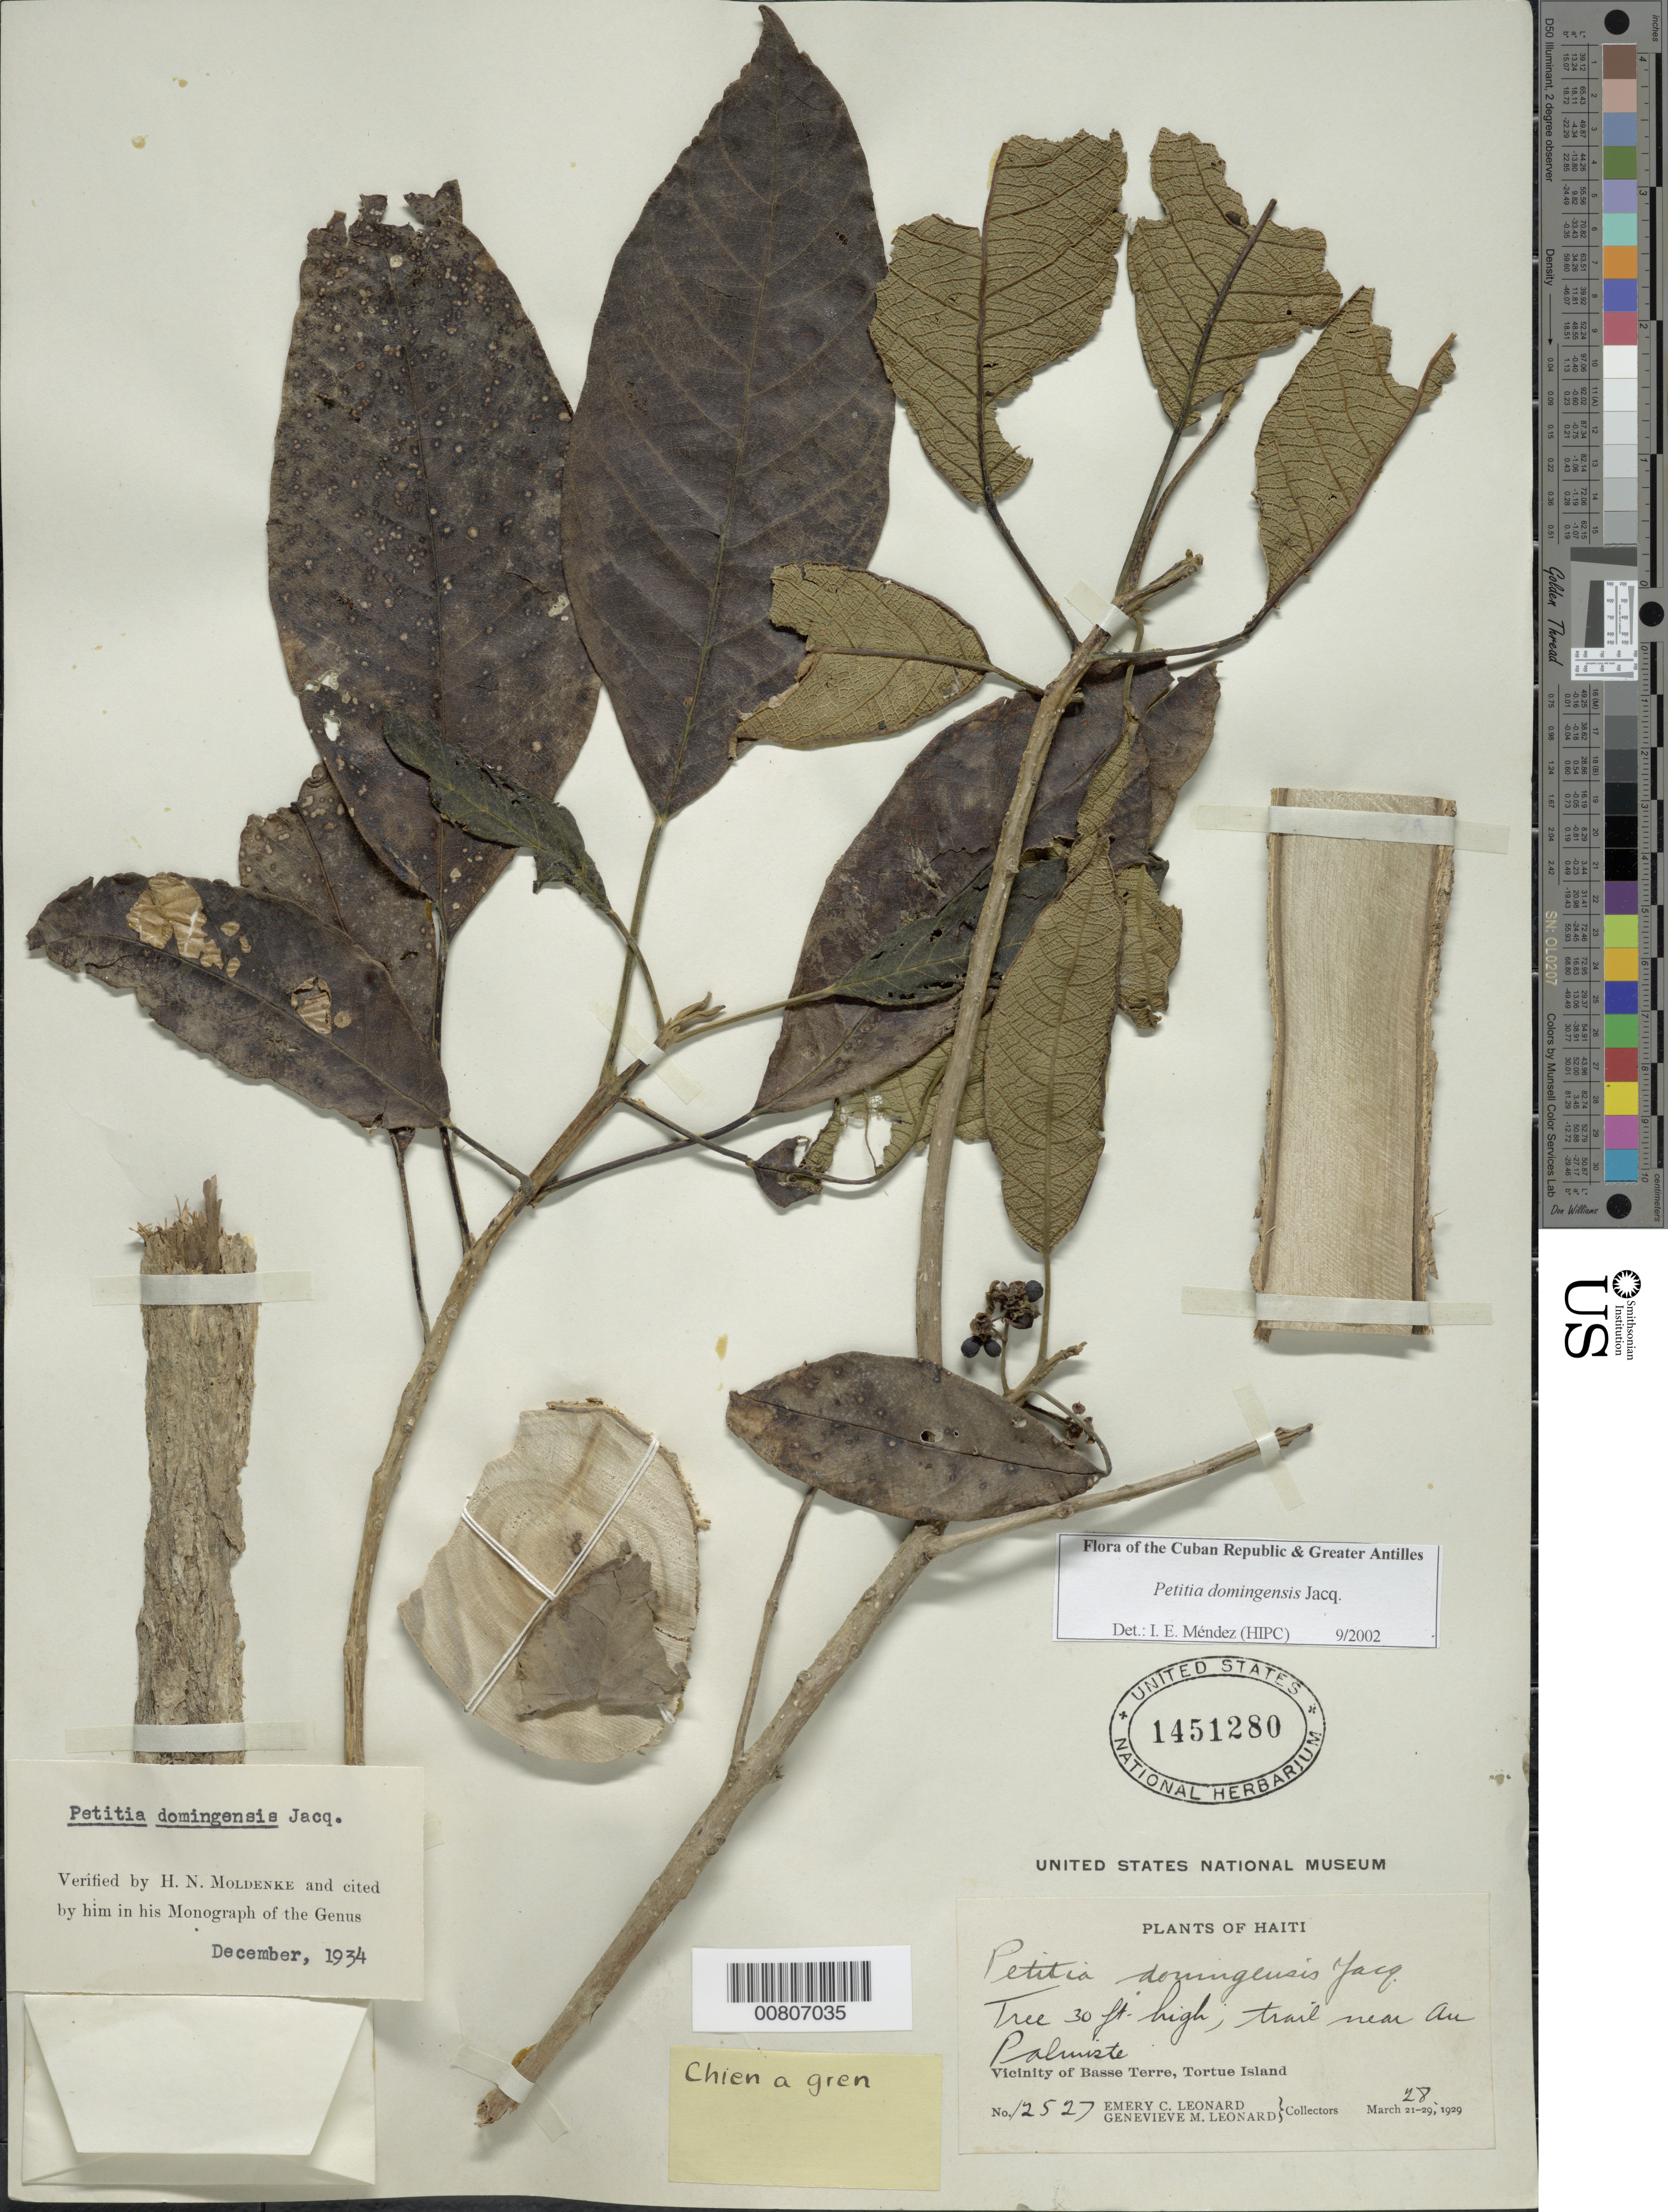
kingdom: Plantae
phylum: Tracheophyta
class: Magnoliopsida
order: Lamiales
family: Lamiaceae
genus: Petitia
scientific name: Petitia domingensis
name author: Jacq.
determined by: Méndez, Isidro E., (HIPC)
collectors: E. C. Leonard & G. M. Leonard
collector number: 12527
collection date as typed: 28 Mar 1929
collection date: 1929-03-28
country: Haiti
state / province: Nord-Óuest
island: Île de la Tortue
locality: Basse Terre, Tortue Island; near Palmiste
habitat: Trail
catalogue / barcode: US 1451280